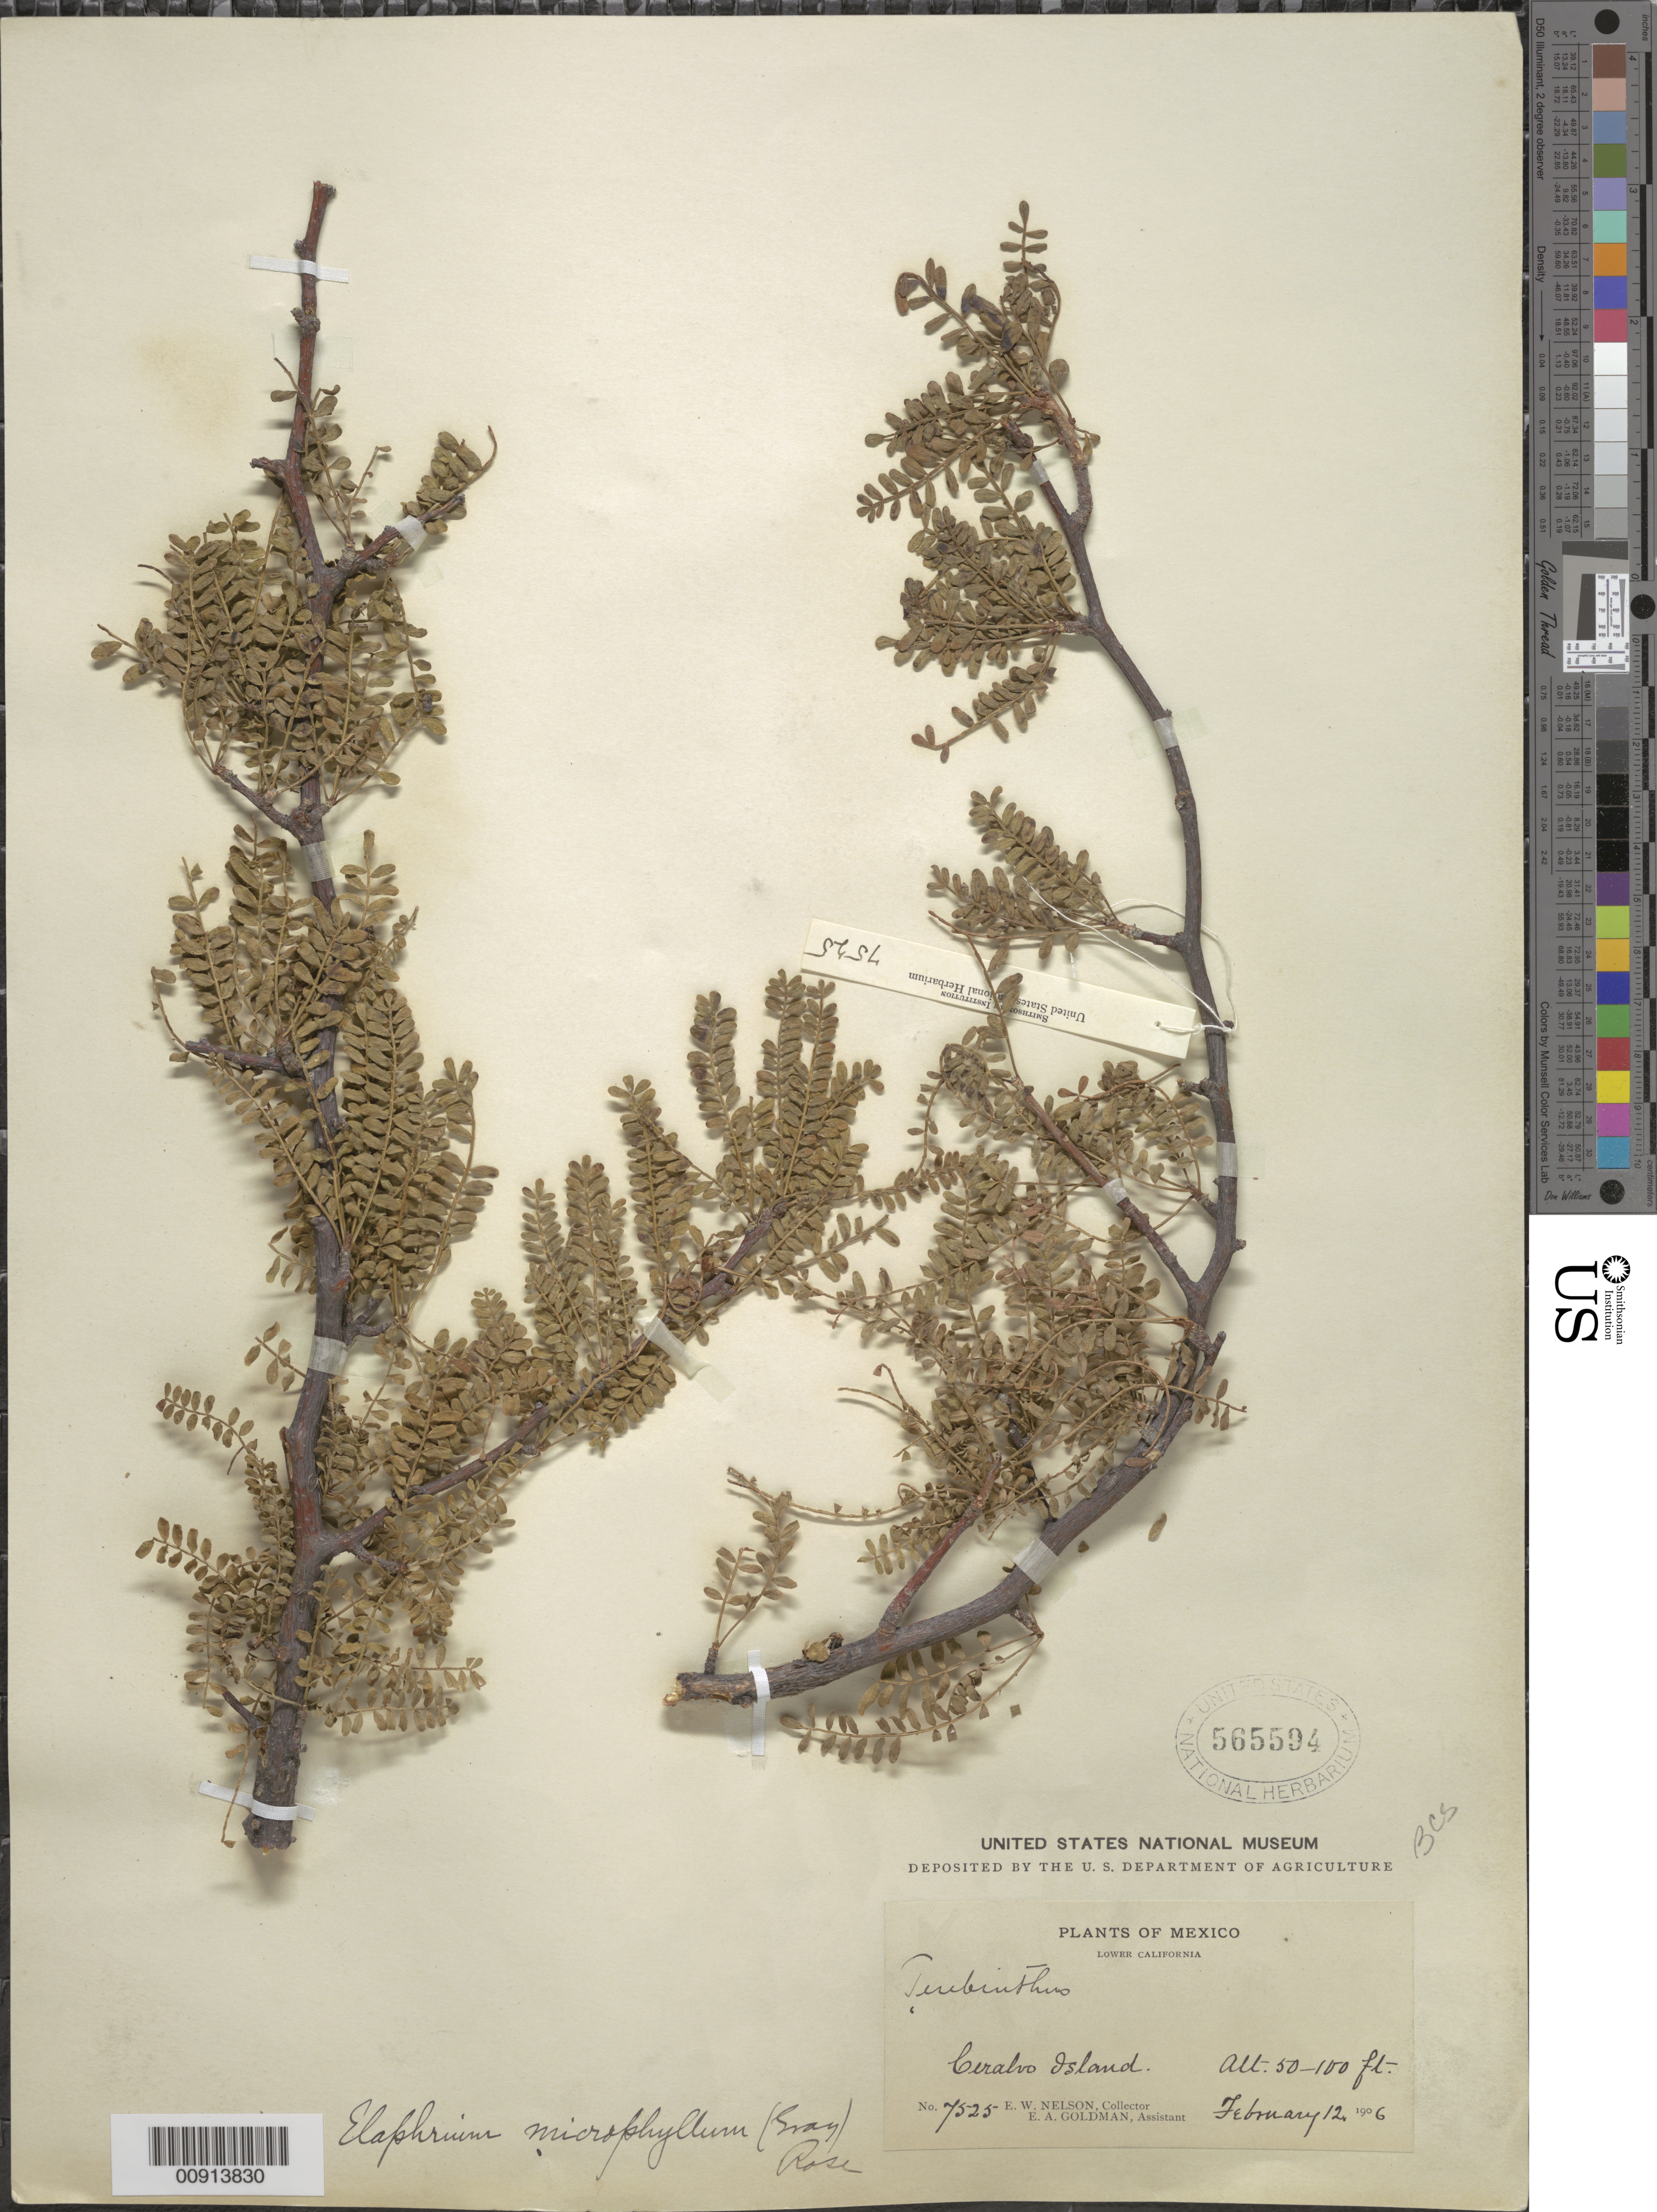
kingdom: Plantae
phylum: Tracheophyta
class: Magnoliopsida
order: Sapindales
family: Burseraceae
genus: Bursera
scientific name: Bursera microphylla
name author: A. Gray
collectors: E. W. Nelson & E. A. Goldman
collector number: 7525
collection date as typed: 12 Feb 1906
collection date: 1906-02-12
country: Mexico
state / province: Baja California Sur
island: Cerralvo I.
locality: Ceralvo [sic] Island, Lowe California.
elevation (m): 15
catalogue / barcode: US 565594